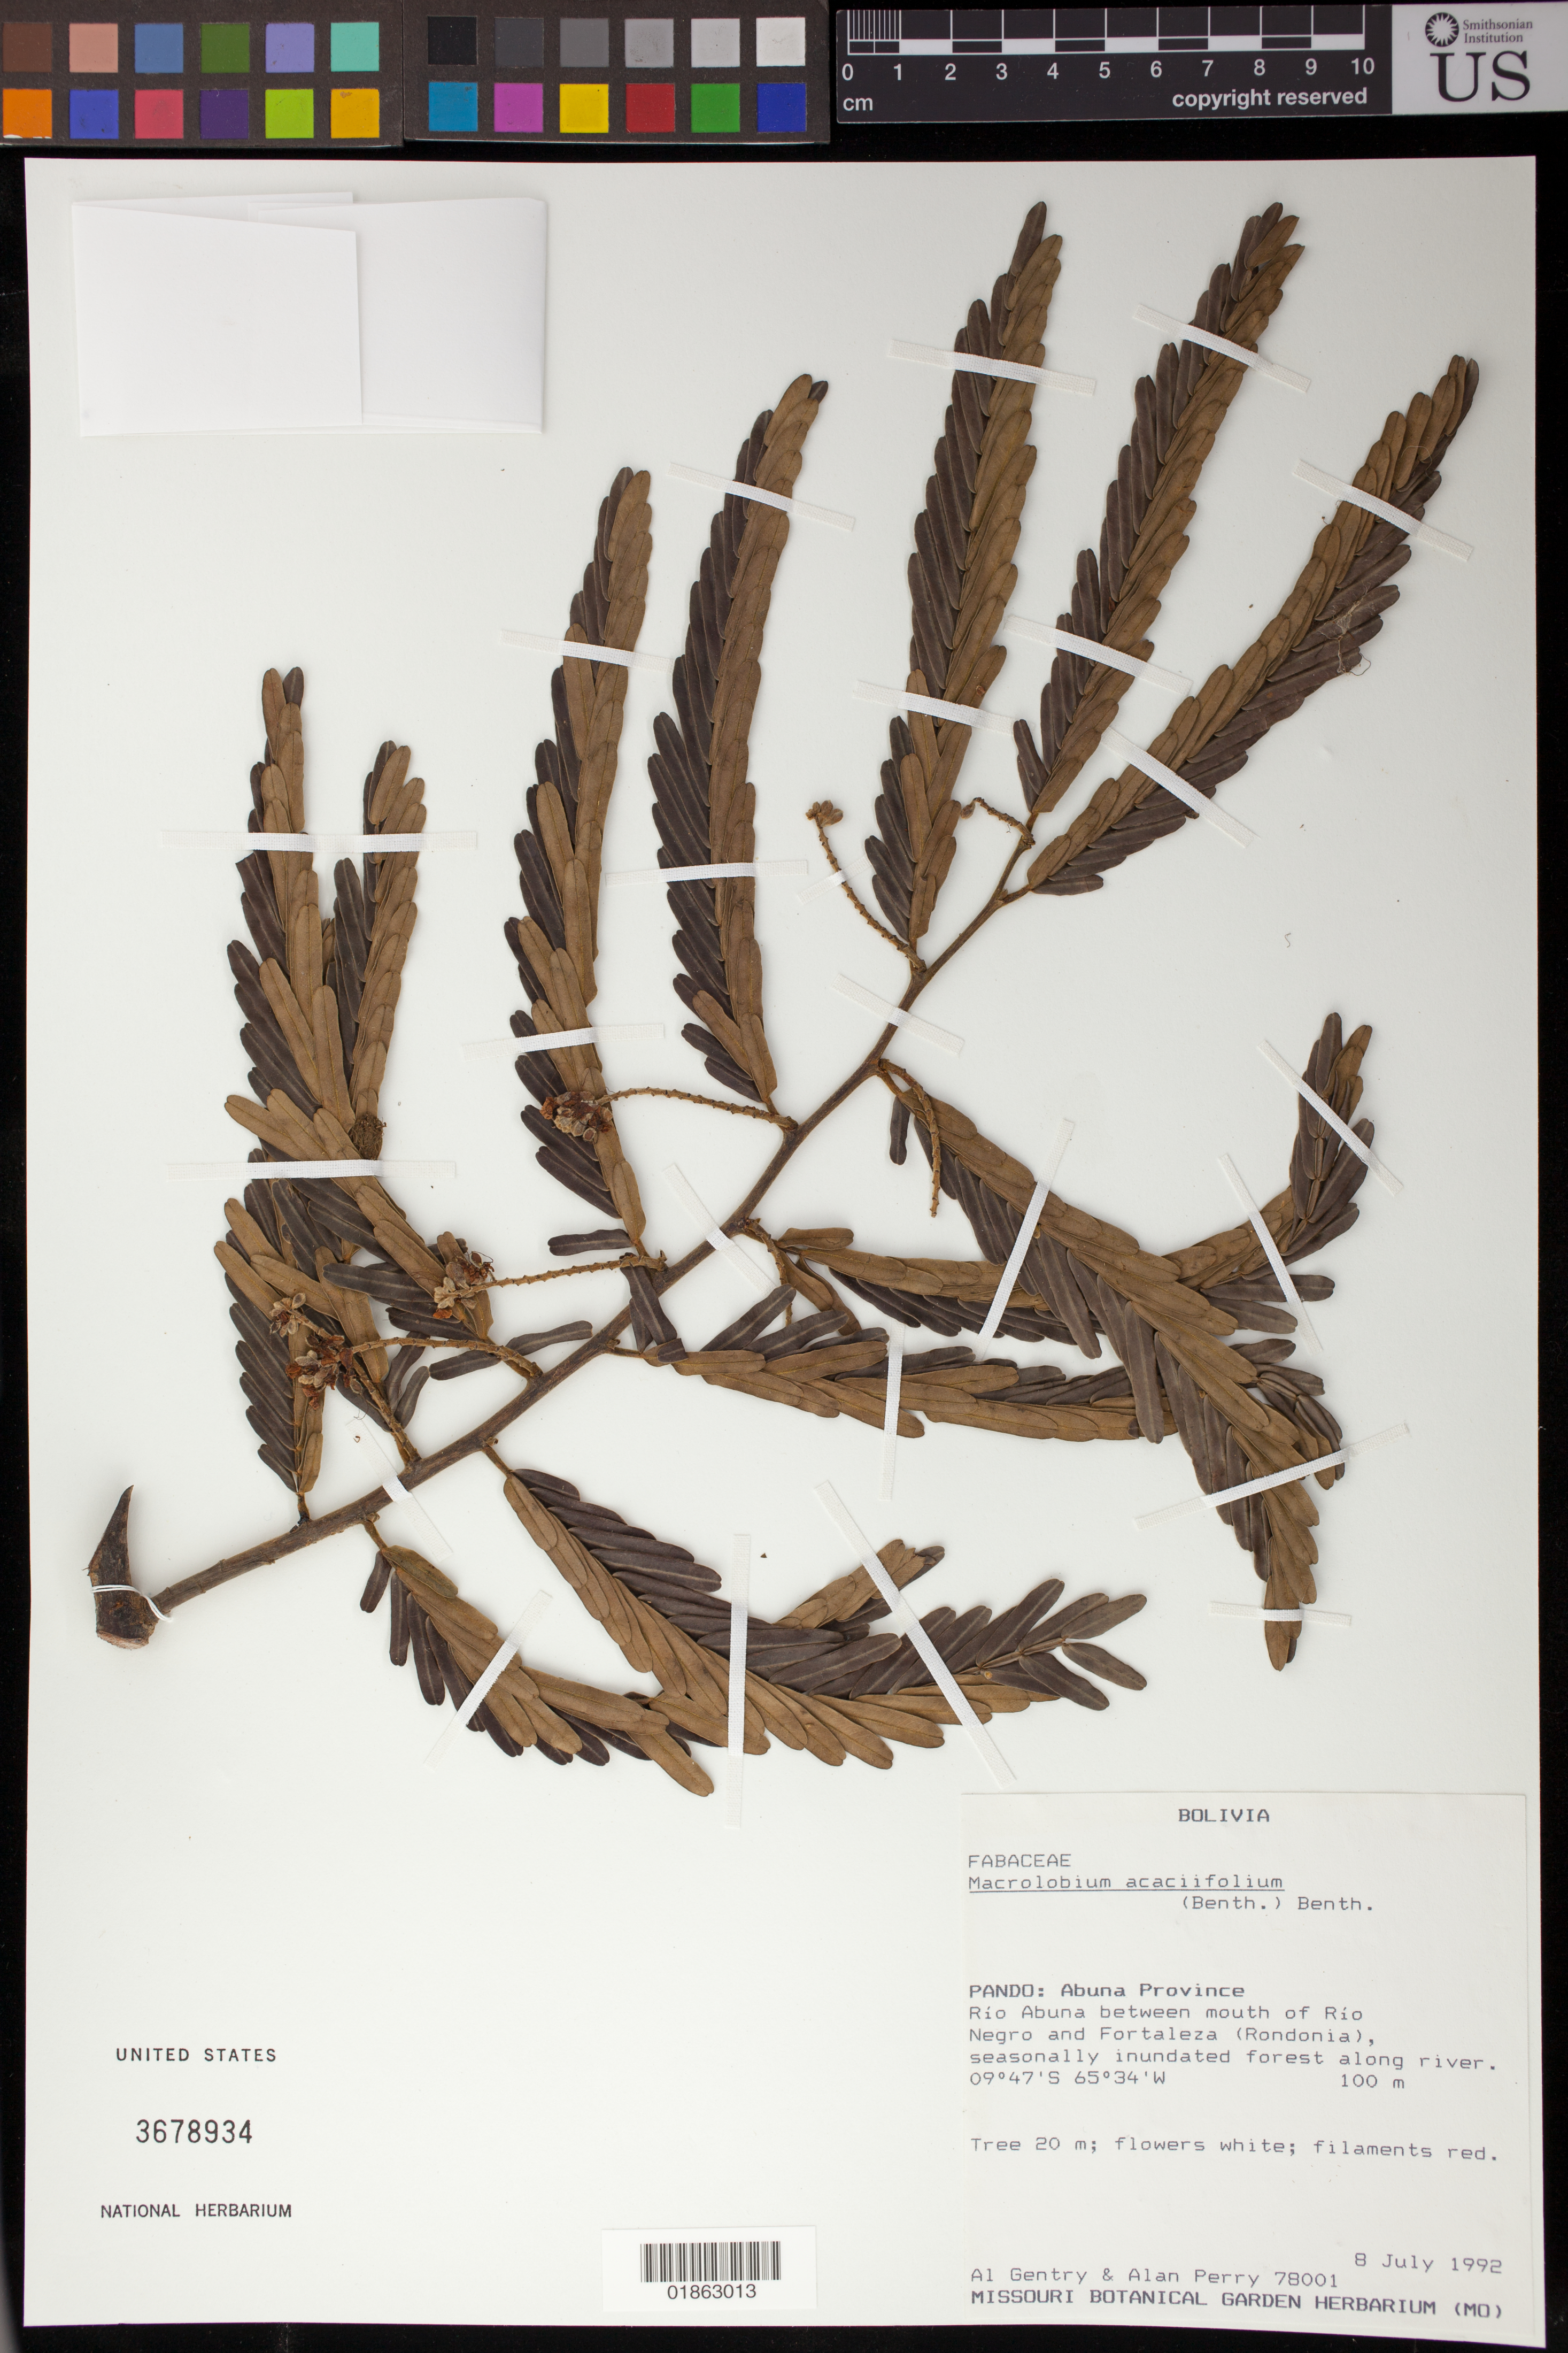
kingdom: Plantae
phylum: Tracheophyta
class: Magnoliopsida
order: Fabales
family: Fabaceae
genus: Macrolobium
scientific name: Macrolobium acaciifolium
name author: (Benth.) Benth.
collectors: A. H. Gentry & A. Perry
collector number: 78001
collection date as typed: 8 July 1992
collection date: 1992-07-08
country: Bolivia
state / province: Pando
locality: Abuna Province, Rio Abuna between mouth of Rio Negro and Fortaleza (Rondonia).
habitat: Seasonally inundated forest along river.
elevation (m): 100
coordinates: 9 47 S, 65 34 W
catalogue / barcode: US 3678934